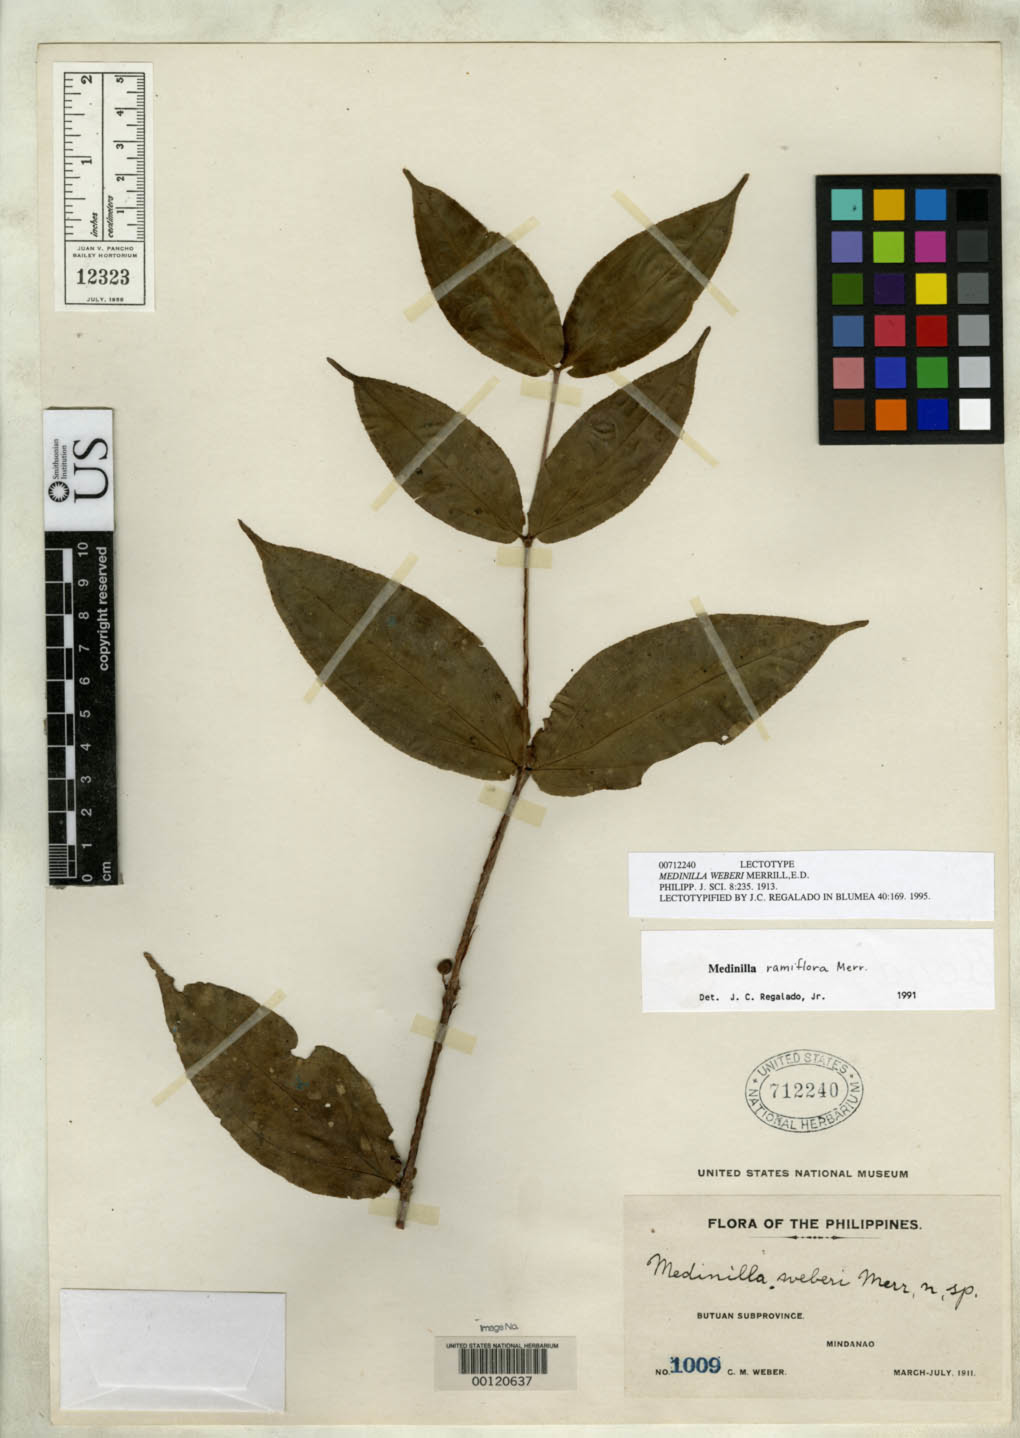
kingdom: Plantae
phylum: Tracheophyta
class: Magnoliopsida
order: Myrtales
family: Melastomataceae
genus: Medinilla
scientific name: Medinilla weberi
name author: Merr.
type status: Lectotype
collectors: C. M. Weber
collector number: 1009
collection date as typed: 28 Mar 1911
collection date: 1911-03-28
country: Philippines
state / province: Caraga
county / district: Agusan del Norte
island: Mindanao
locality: Mt. Hilong-Hilong. Butuan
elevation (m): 400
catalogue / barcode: US 712240